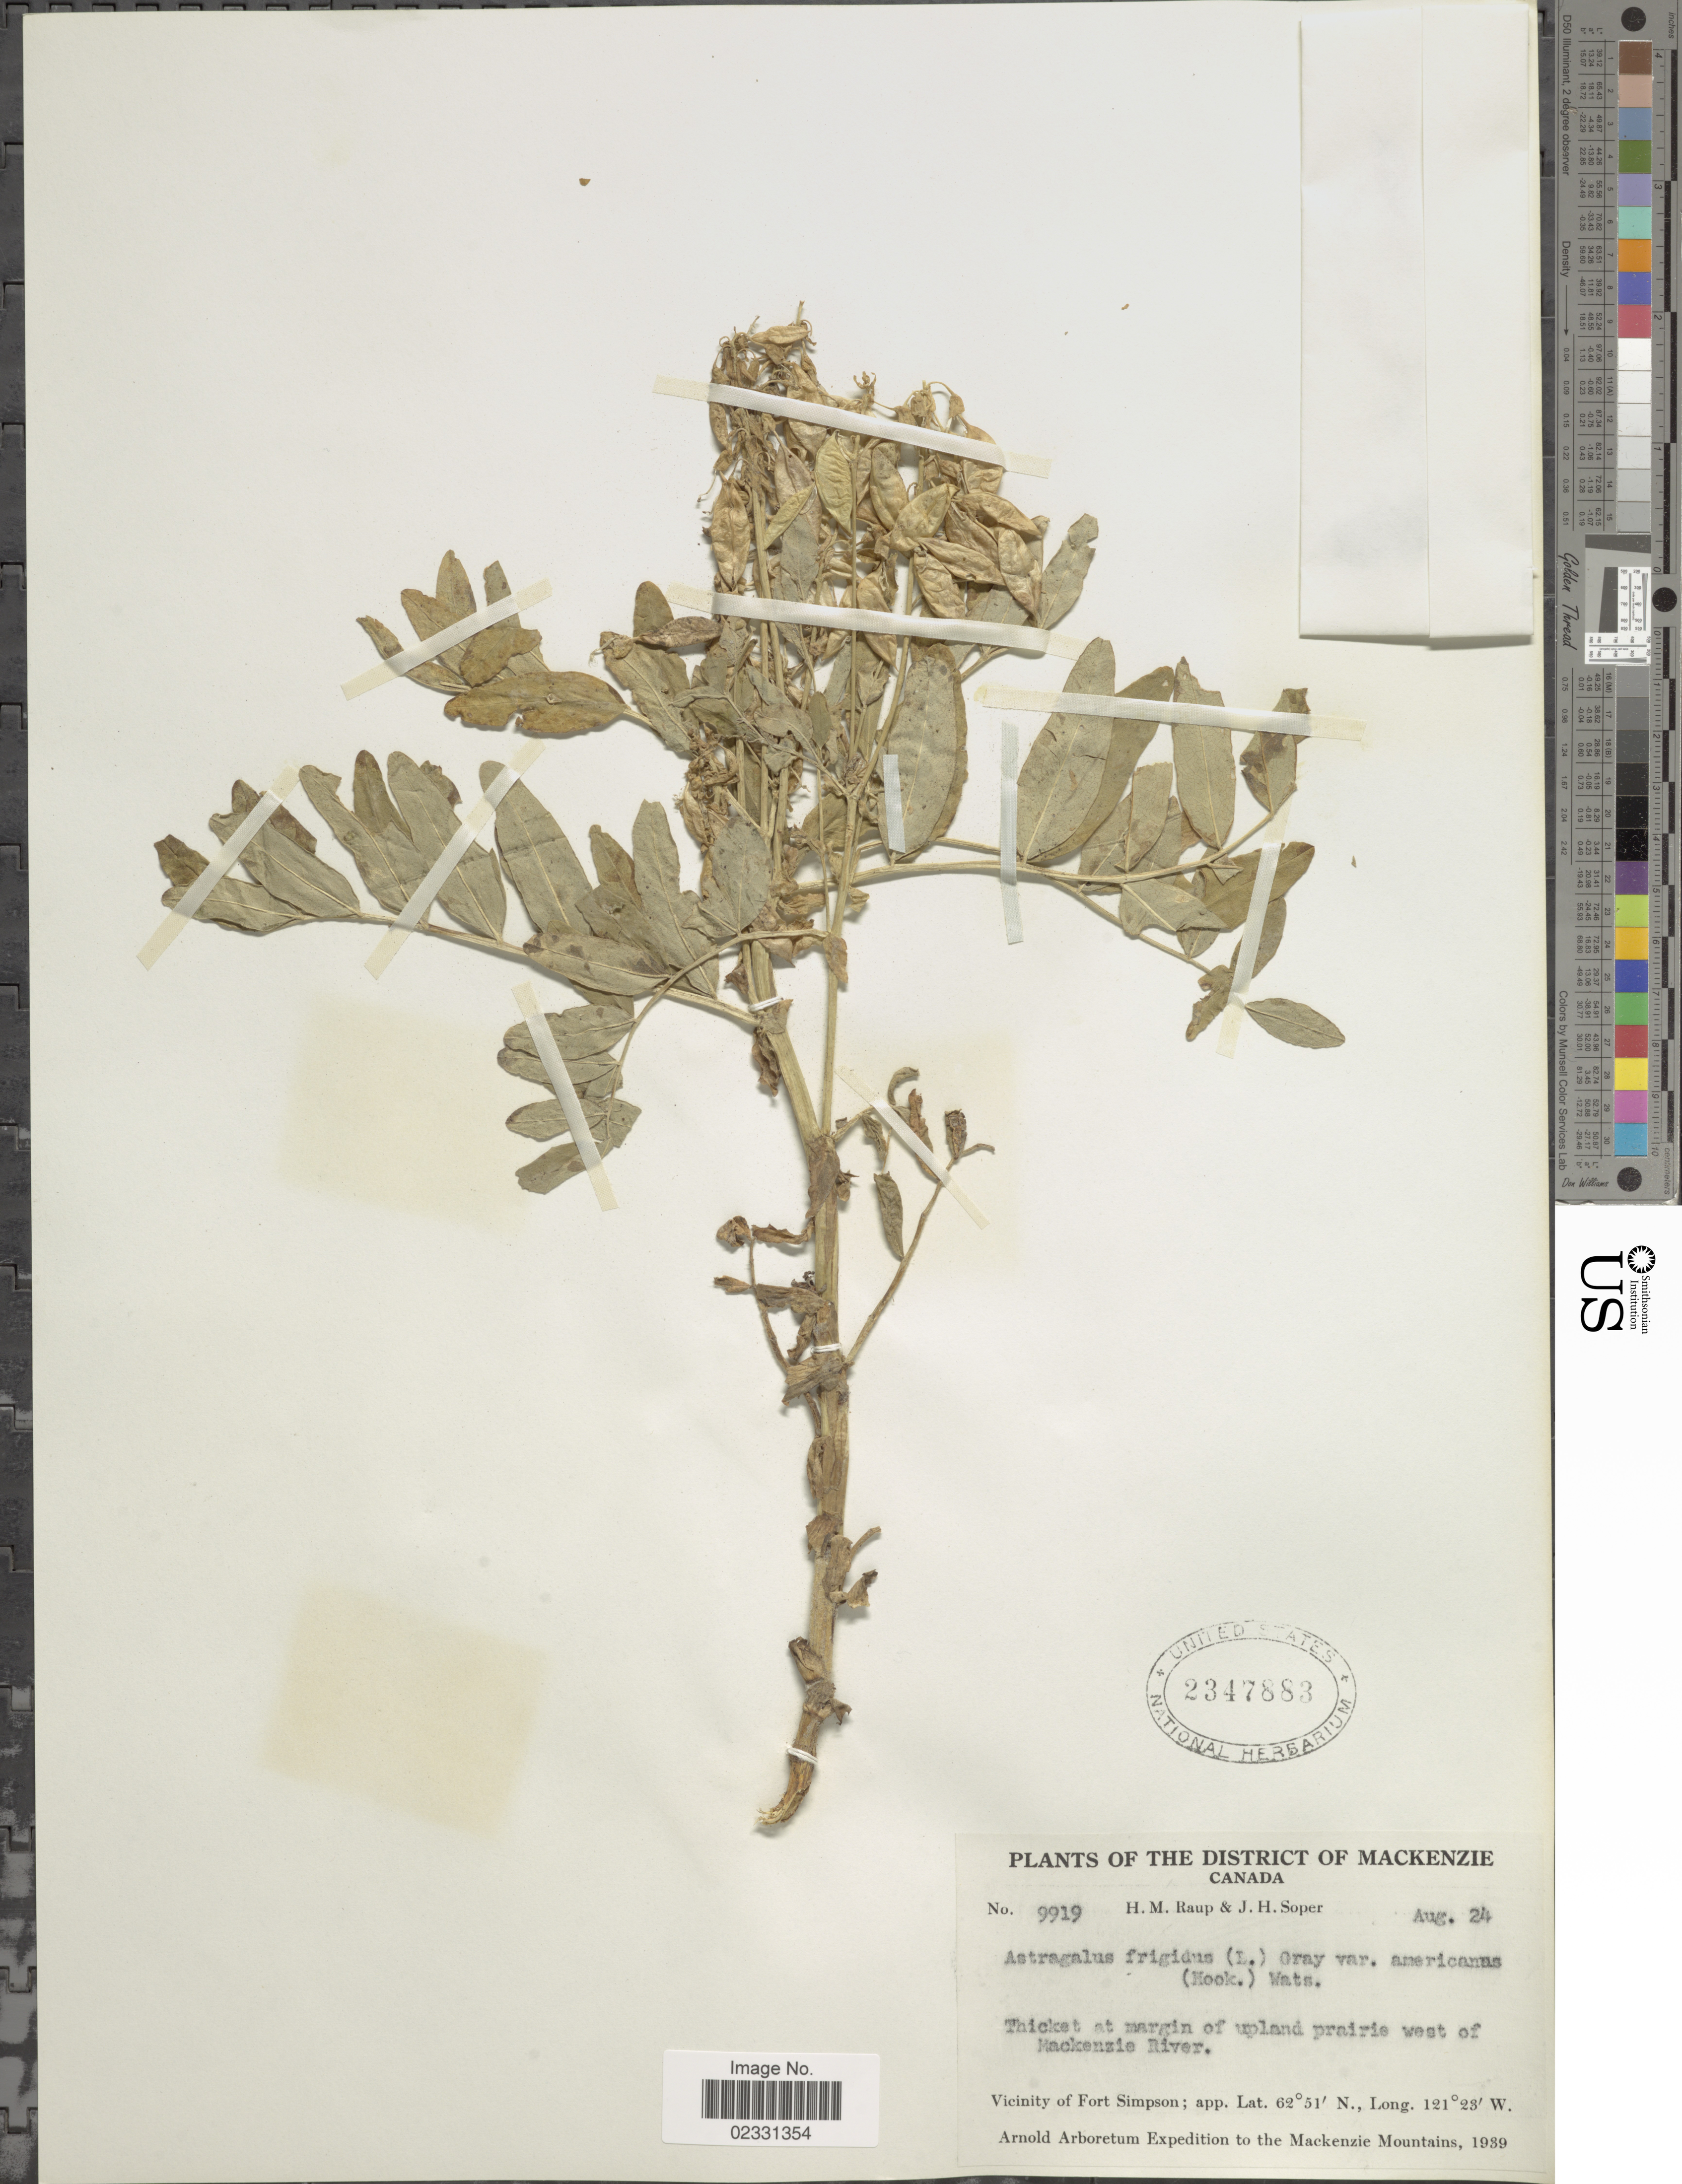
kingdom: Plantae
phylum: Tracheophyta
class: Magnoliopsida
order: Fabales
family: Fabaceae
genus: Astragalus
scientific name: Astragalus frigidus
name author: (L.) A. Gray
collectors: H. Raup & J. H. Soper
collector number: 9919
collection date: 1939-08-24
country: Canada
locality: District of Mackenzie, Vicinity of Fort Simpson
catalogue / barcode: US 2347883